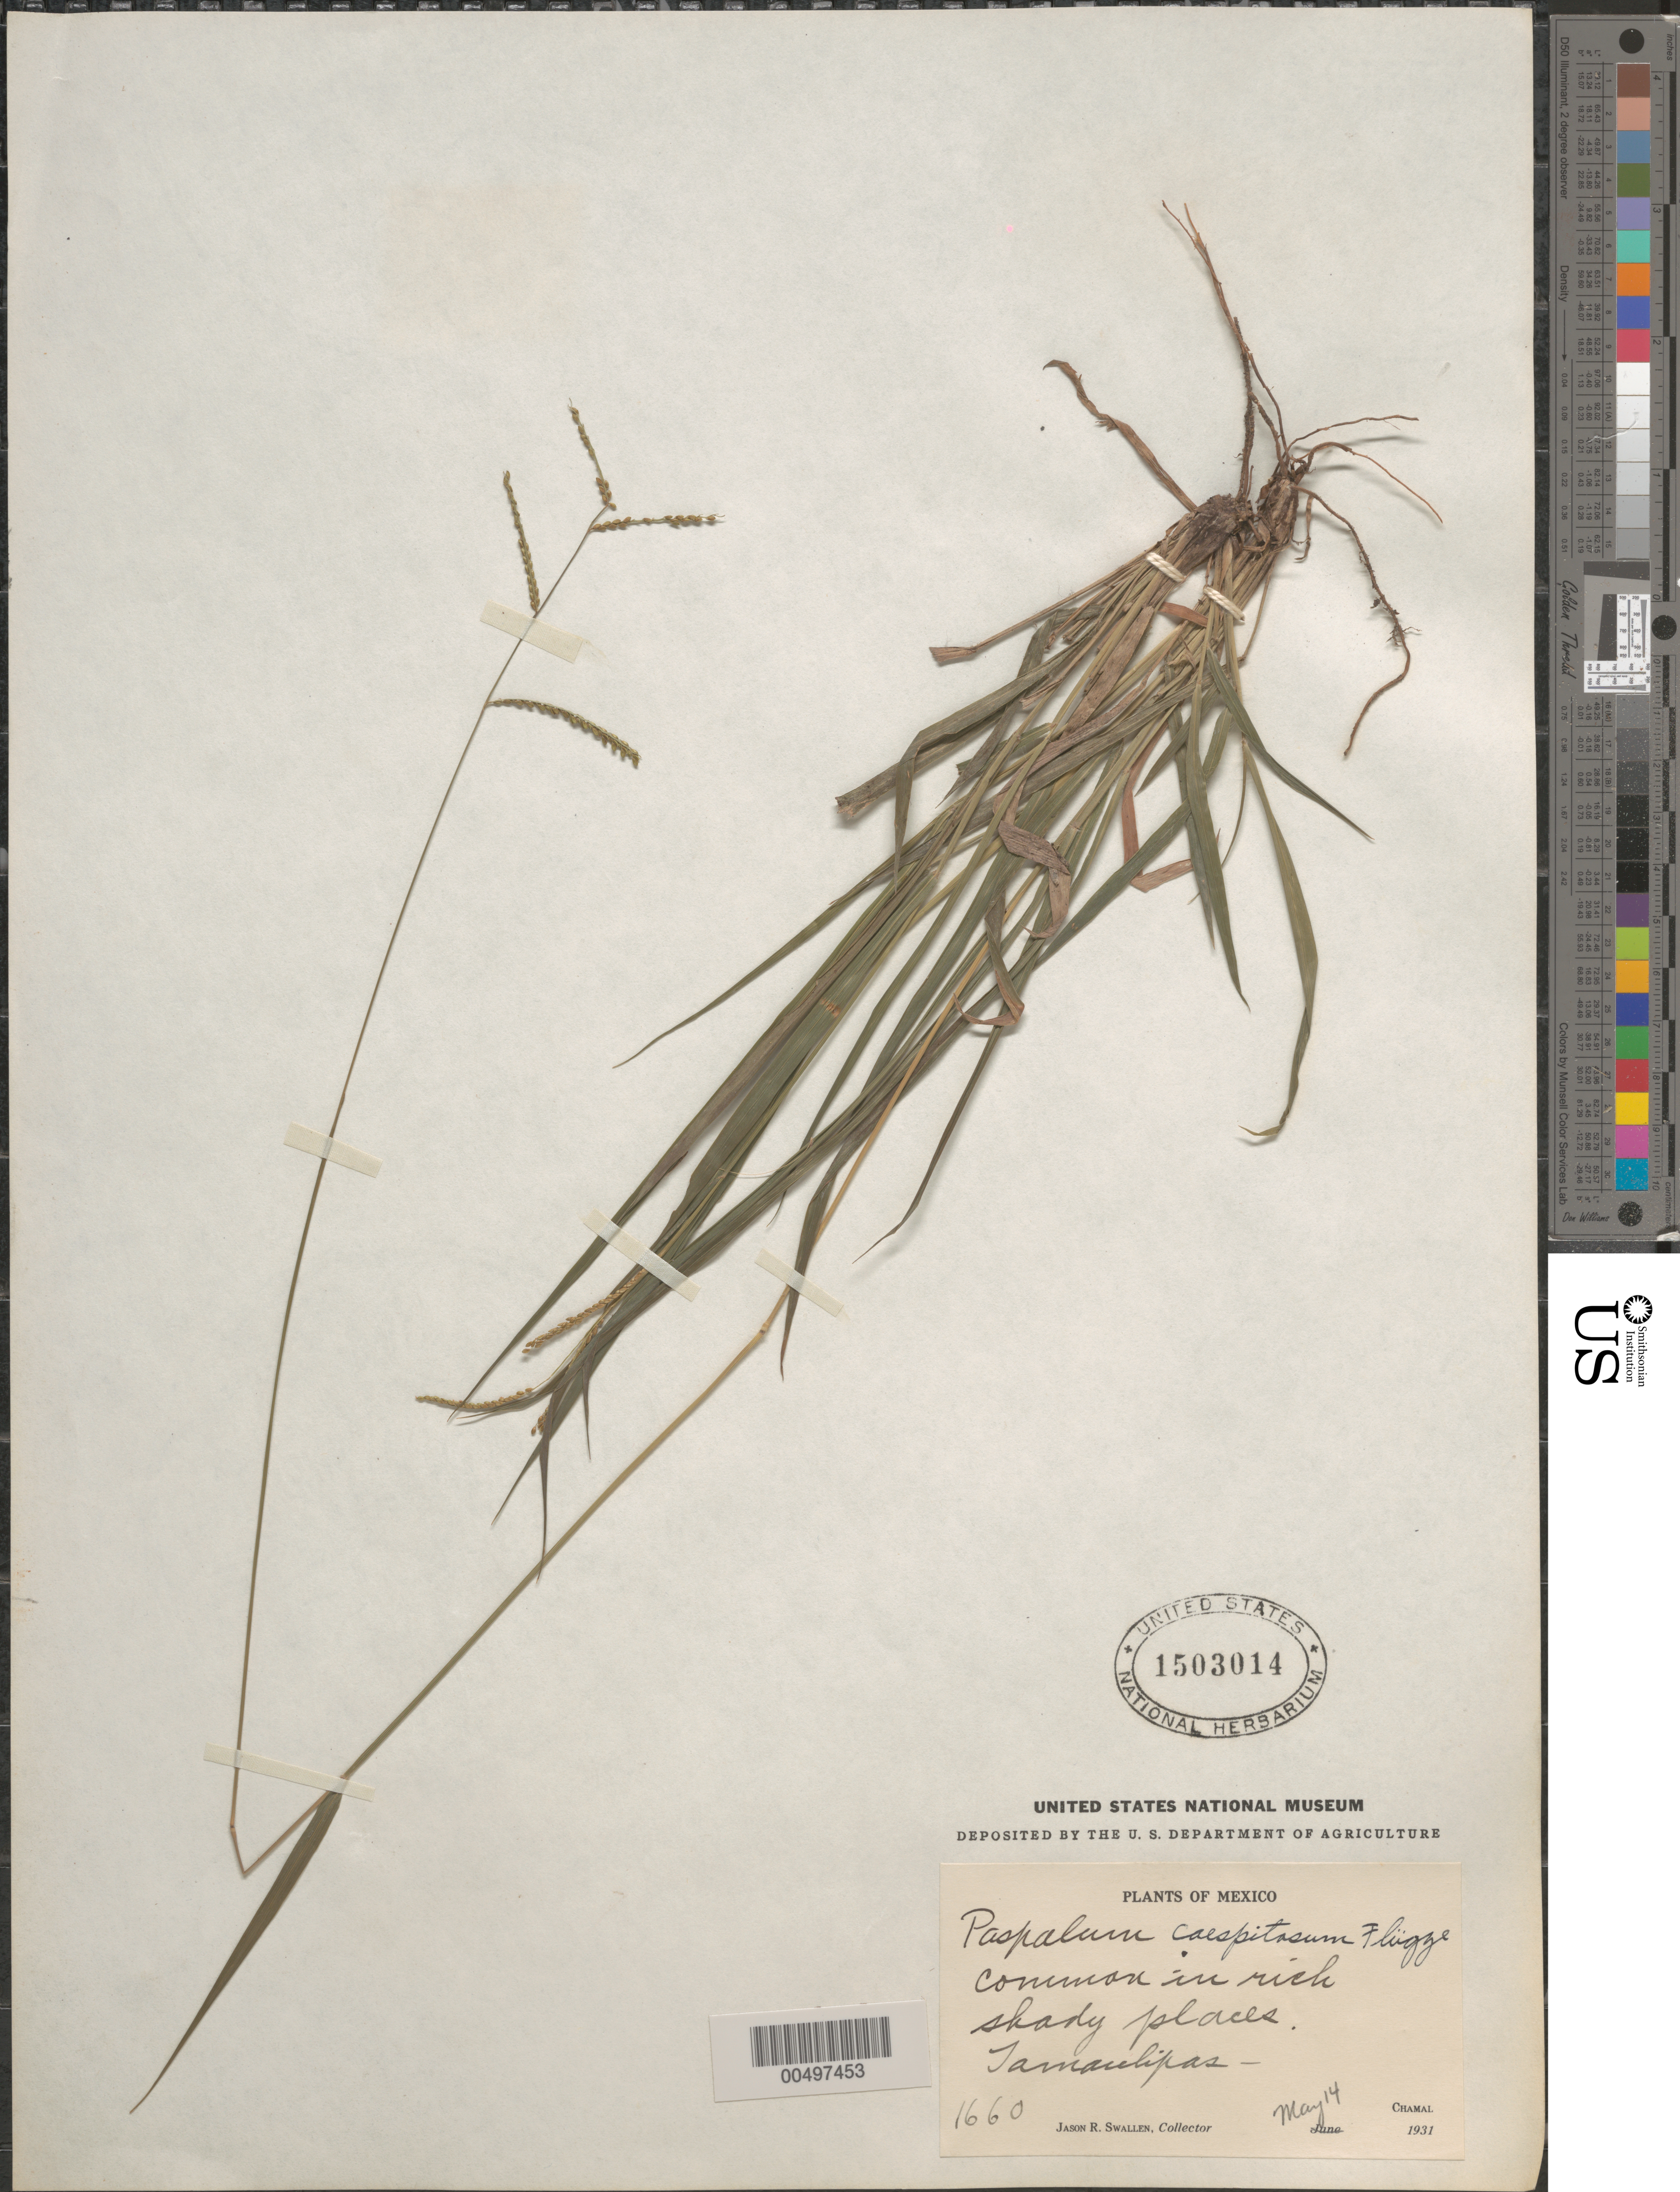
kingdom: Plantae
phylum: Tracheophyta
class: Liliopsida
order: Poales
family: Poaceae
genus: Paspalum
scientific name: Paspalum caespitosum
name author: Flüggé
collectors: J. R. Swallen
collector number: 1660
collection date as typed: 14 May 1931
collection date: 1931-05-14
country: Mexico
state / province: Tamaulipas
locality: Chamal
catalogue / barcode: US 1503014